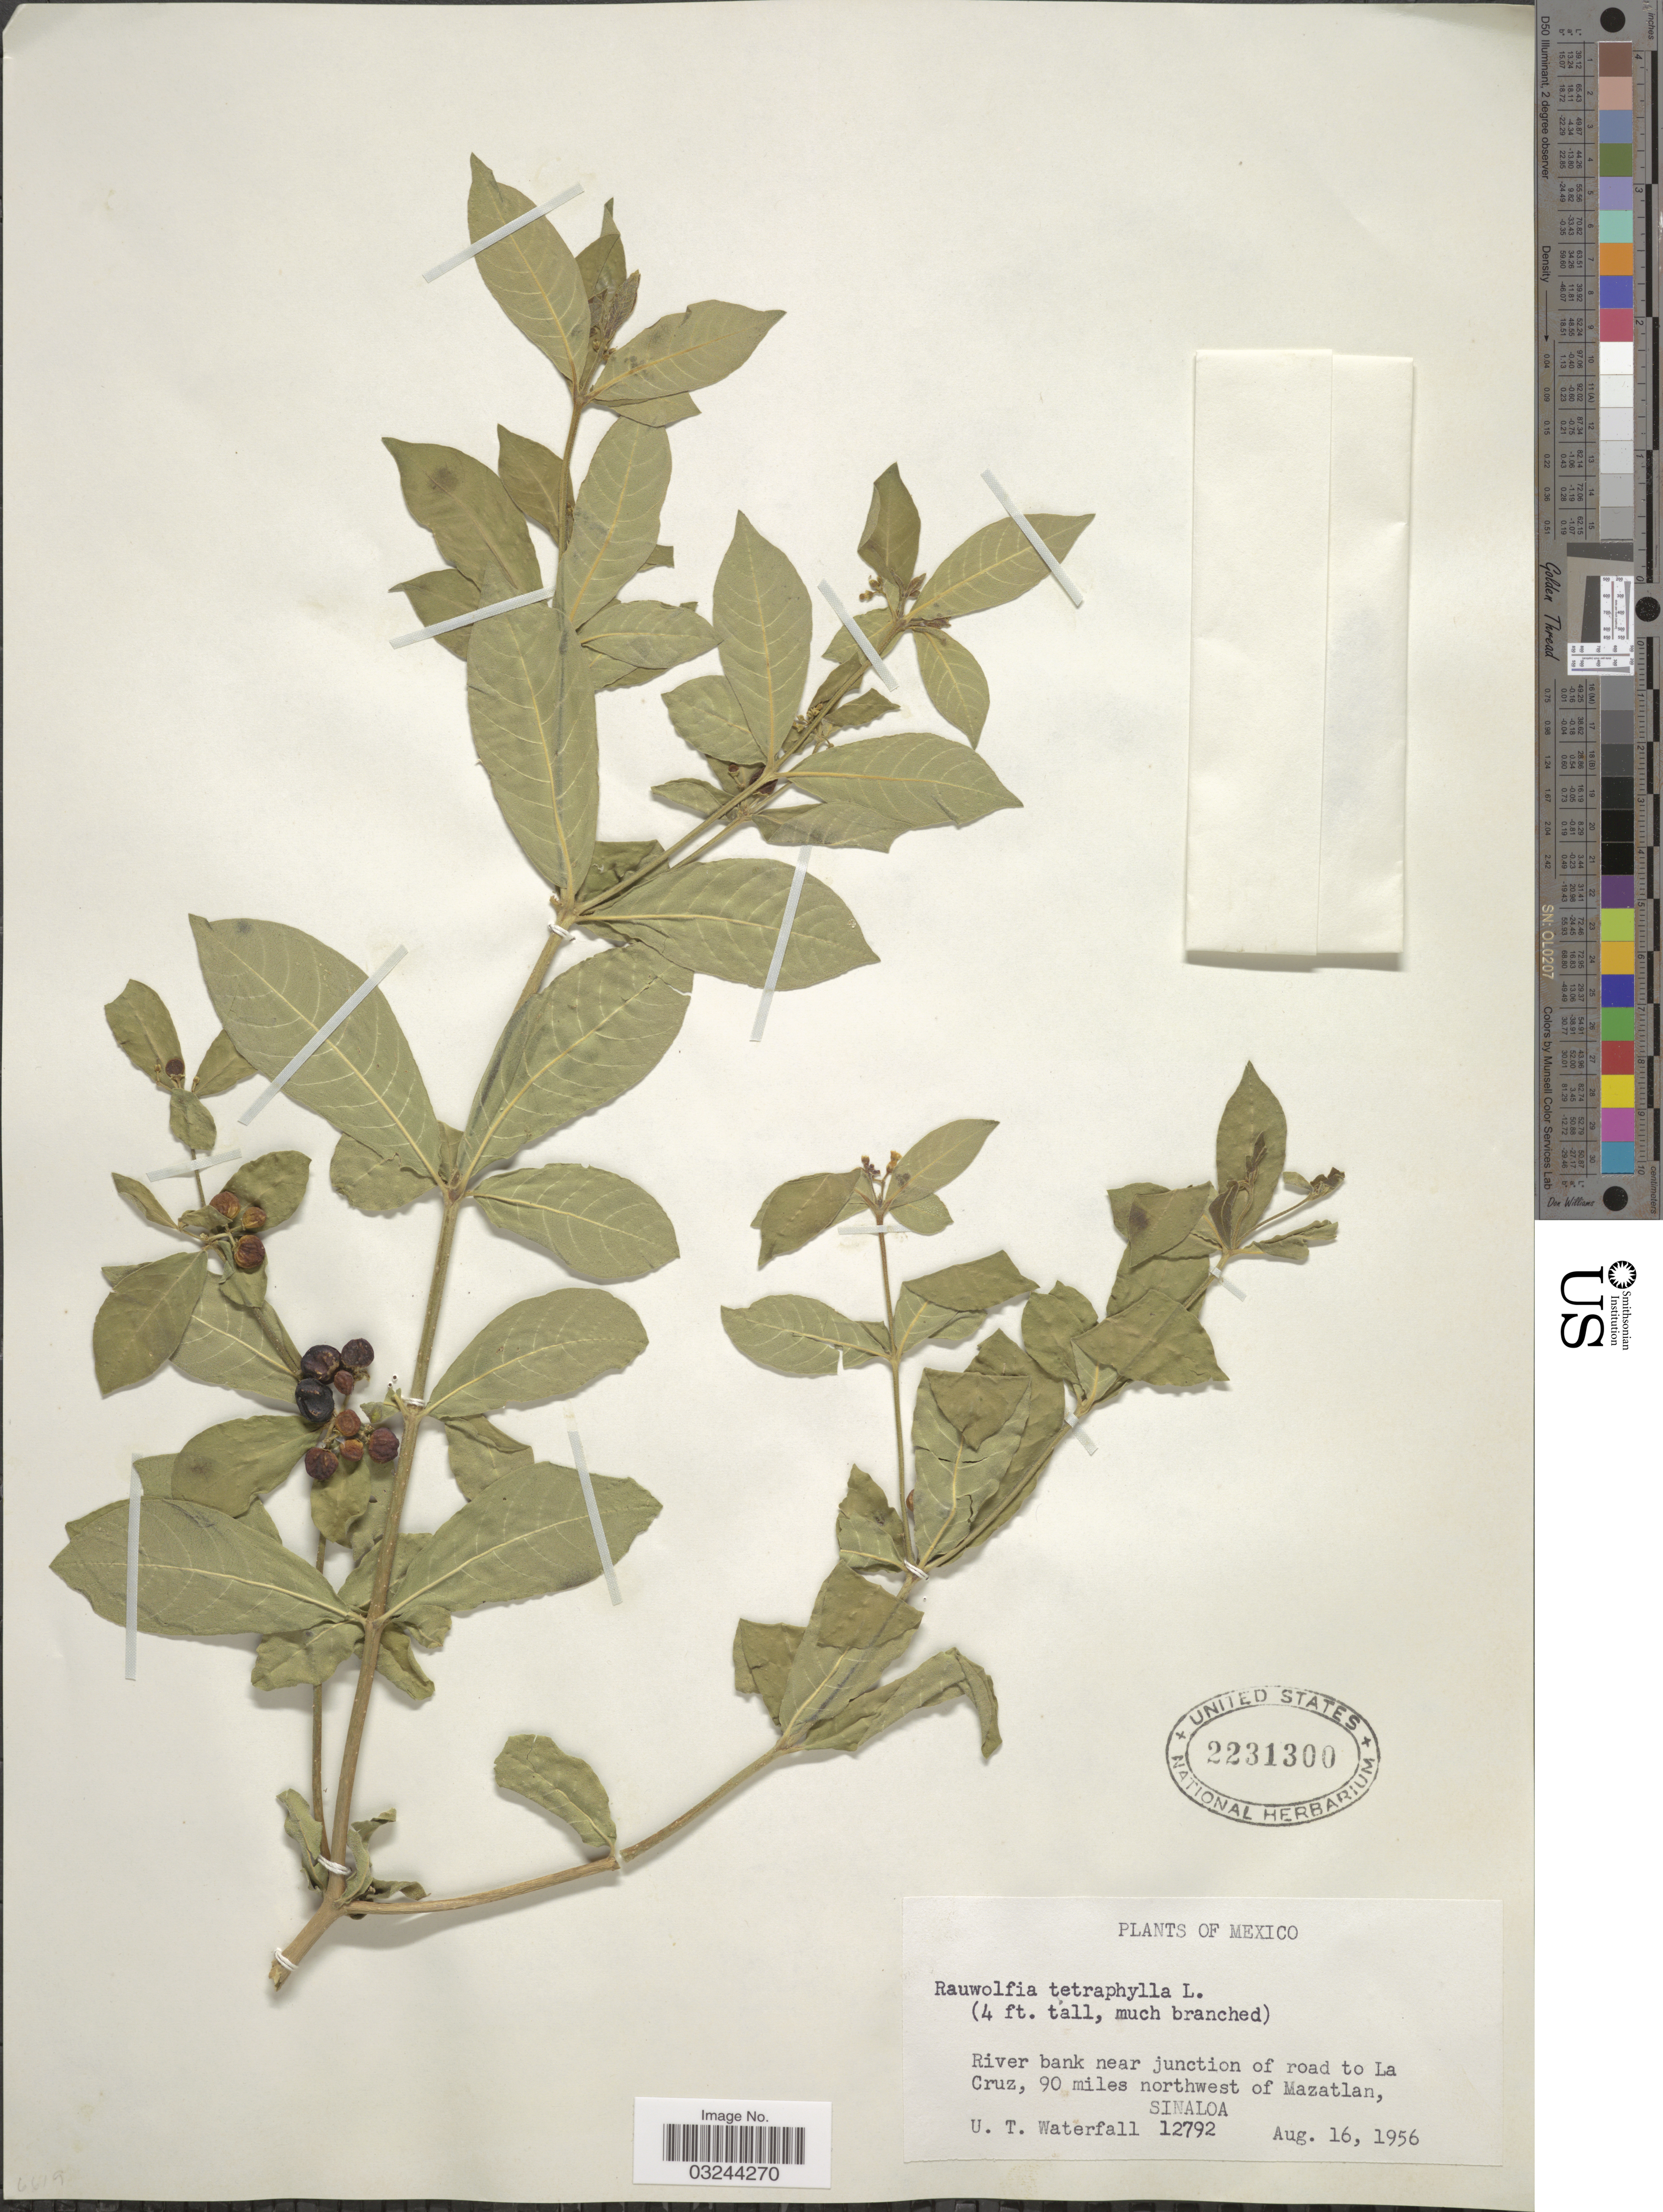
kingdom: Plantae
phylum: Tracheophyta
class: Magnoliopsida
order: Gentianales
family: Apocynaceae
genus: Rauvolfia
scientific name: Rauvolfia tetraphylla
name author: L.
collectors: U. T. Waterfall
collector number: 12792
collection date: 1956-08-16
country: Mexico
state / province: Sinaloa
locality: River bank near junction of road to La Cruz, 90 miles northwest of Mazatlan, Sinaloa.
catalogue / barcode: US 2231300